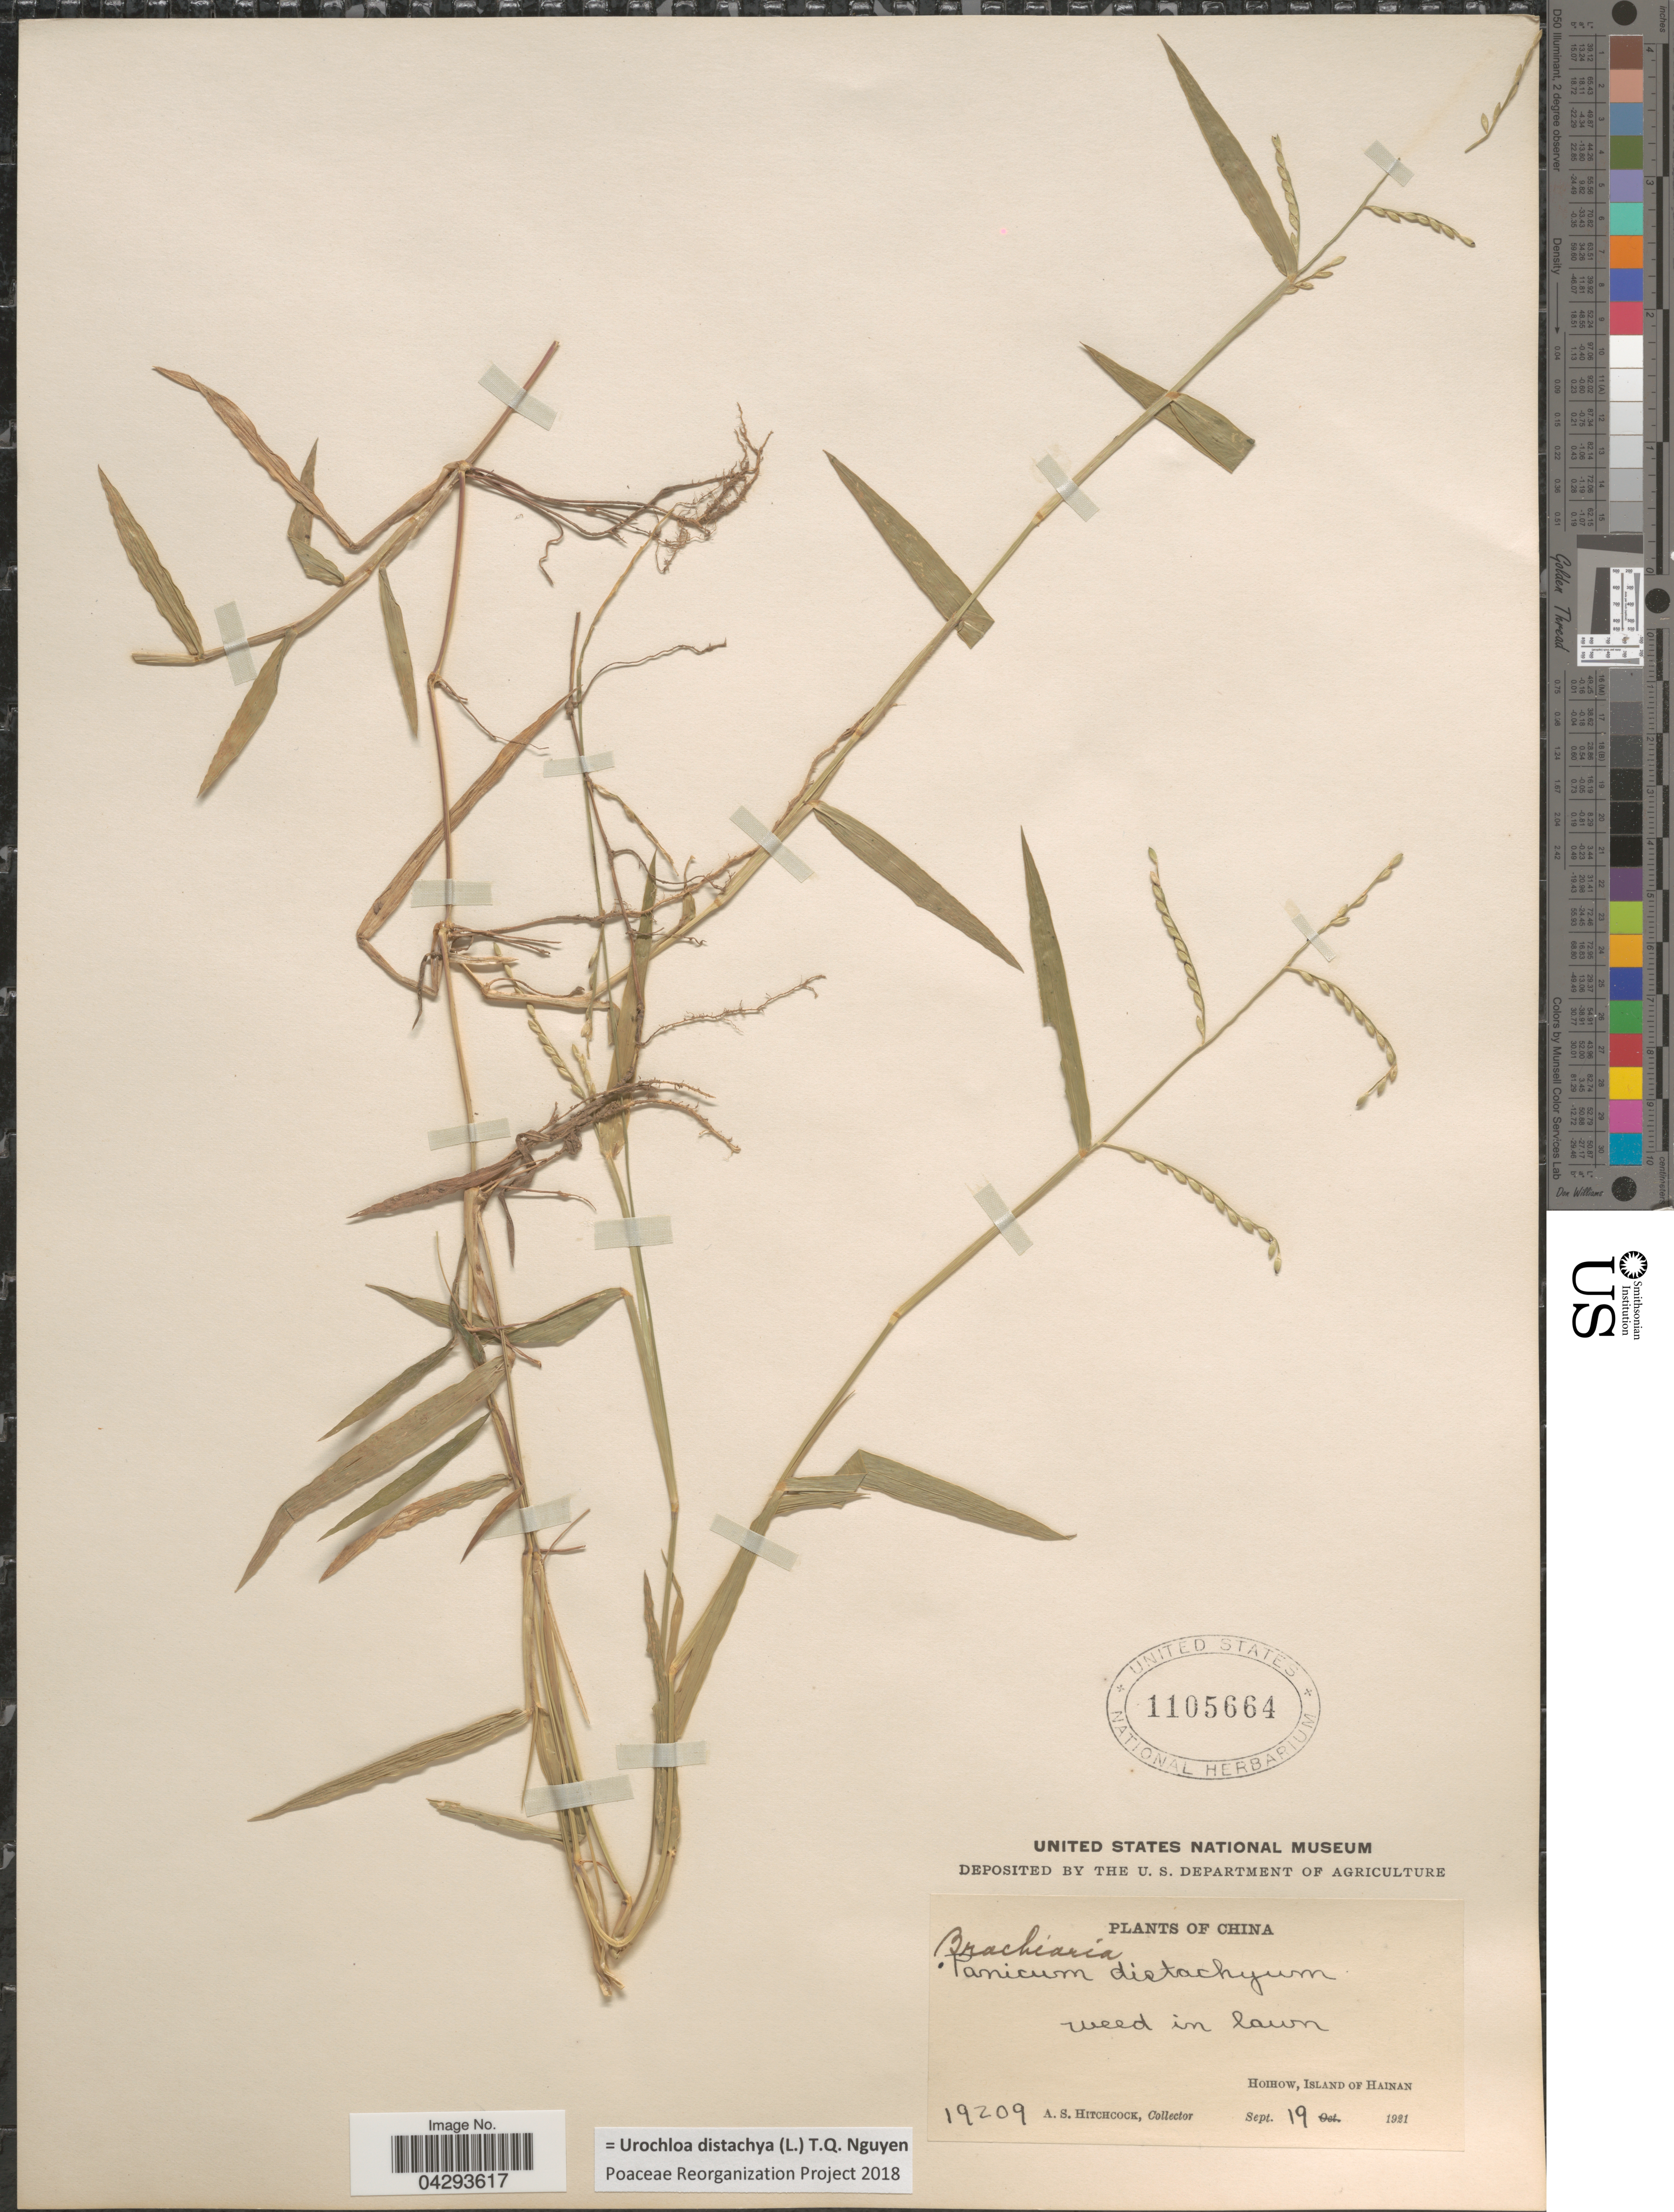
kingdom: Plantae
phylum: Tracheophyta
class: Liliopsida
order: Poales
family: Poaceae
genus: Urochloa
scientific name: Urochloa distachya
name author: (L.) T.Q. Nguyen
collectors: A. S. Hitchcock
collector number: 19209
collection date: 1921-09-19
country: China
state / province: Hainan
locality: Hoihow, Island of Hainan.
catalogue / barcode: US 1105664